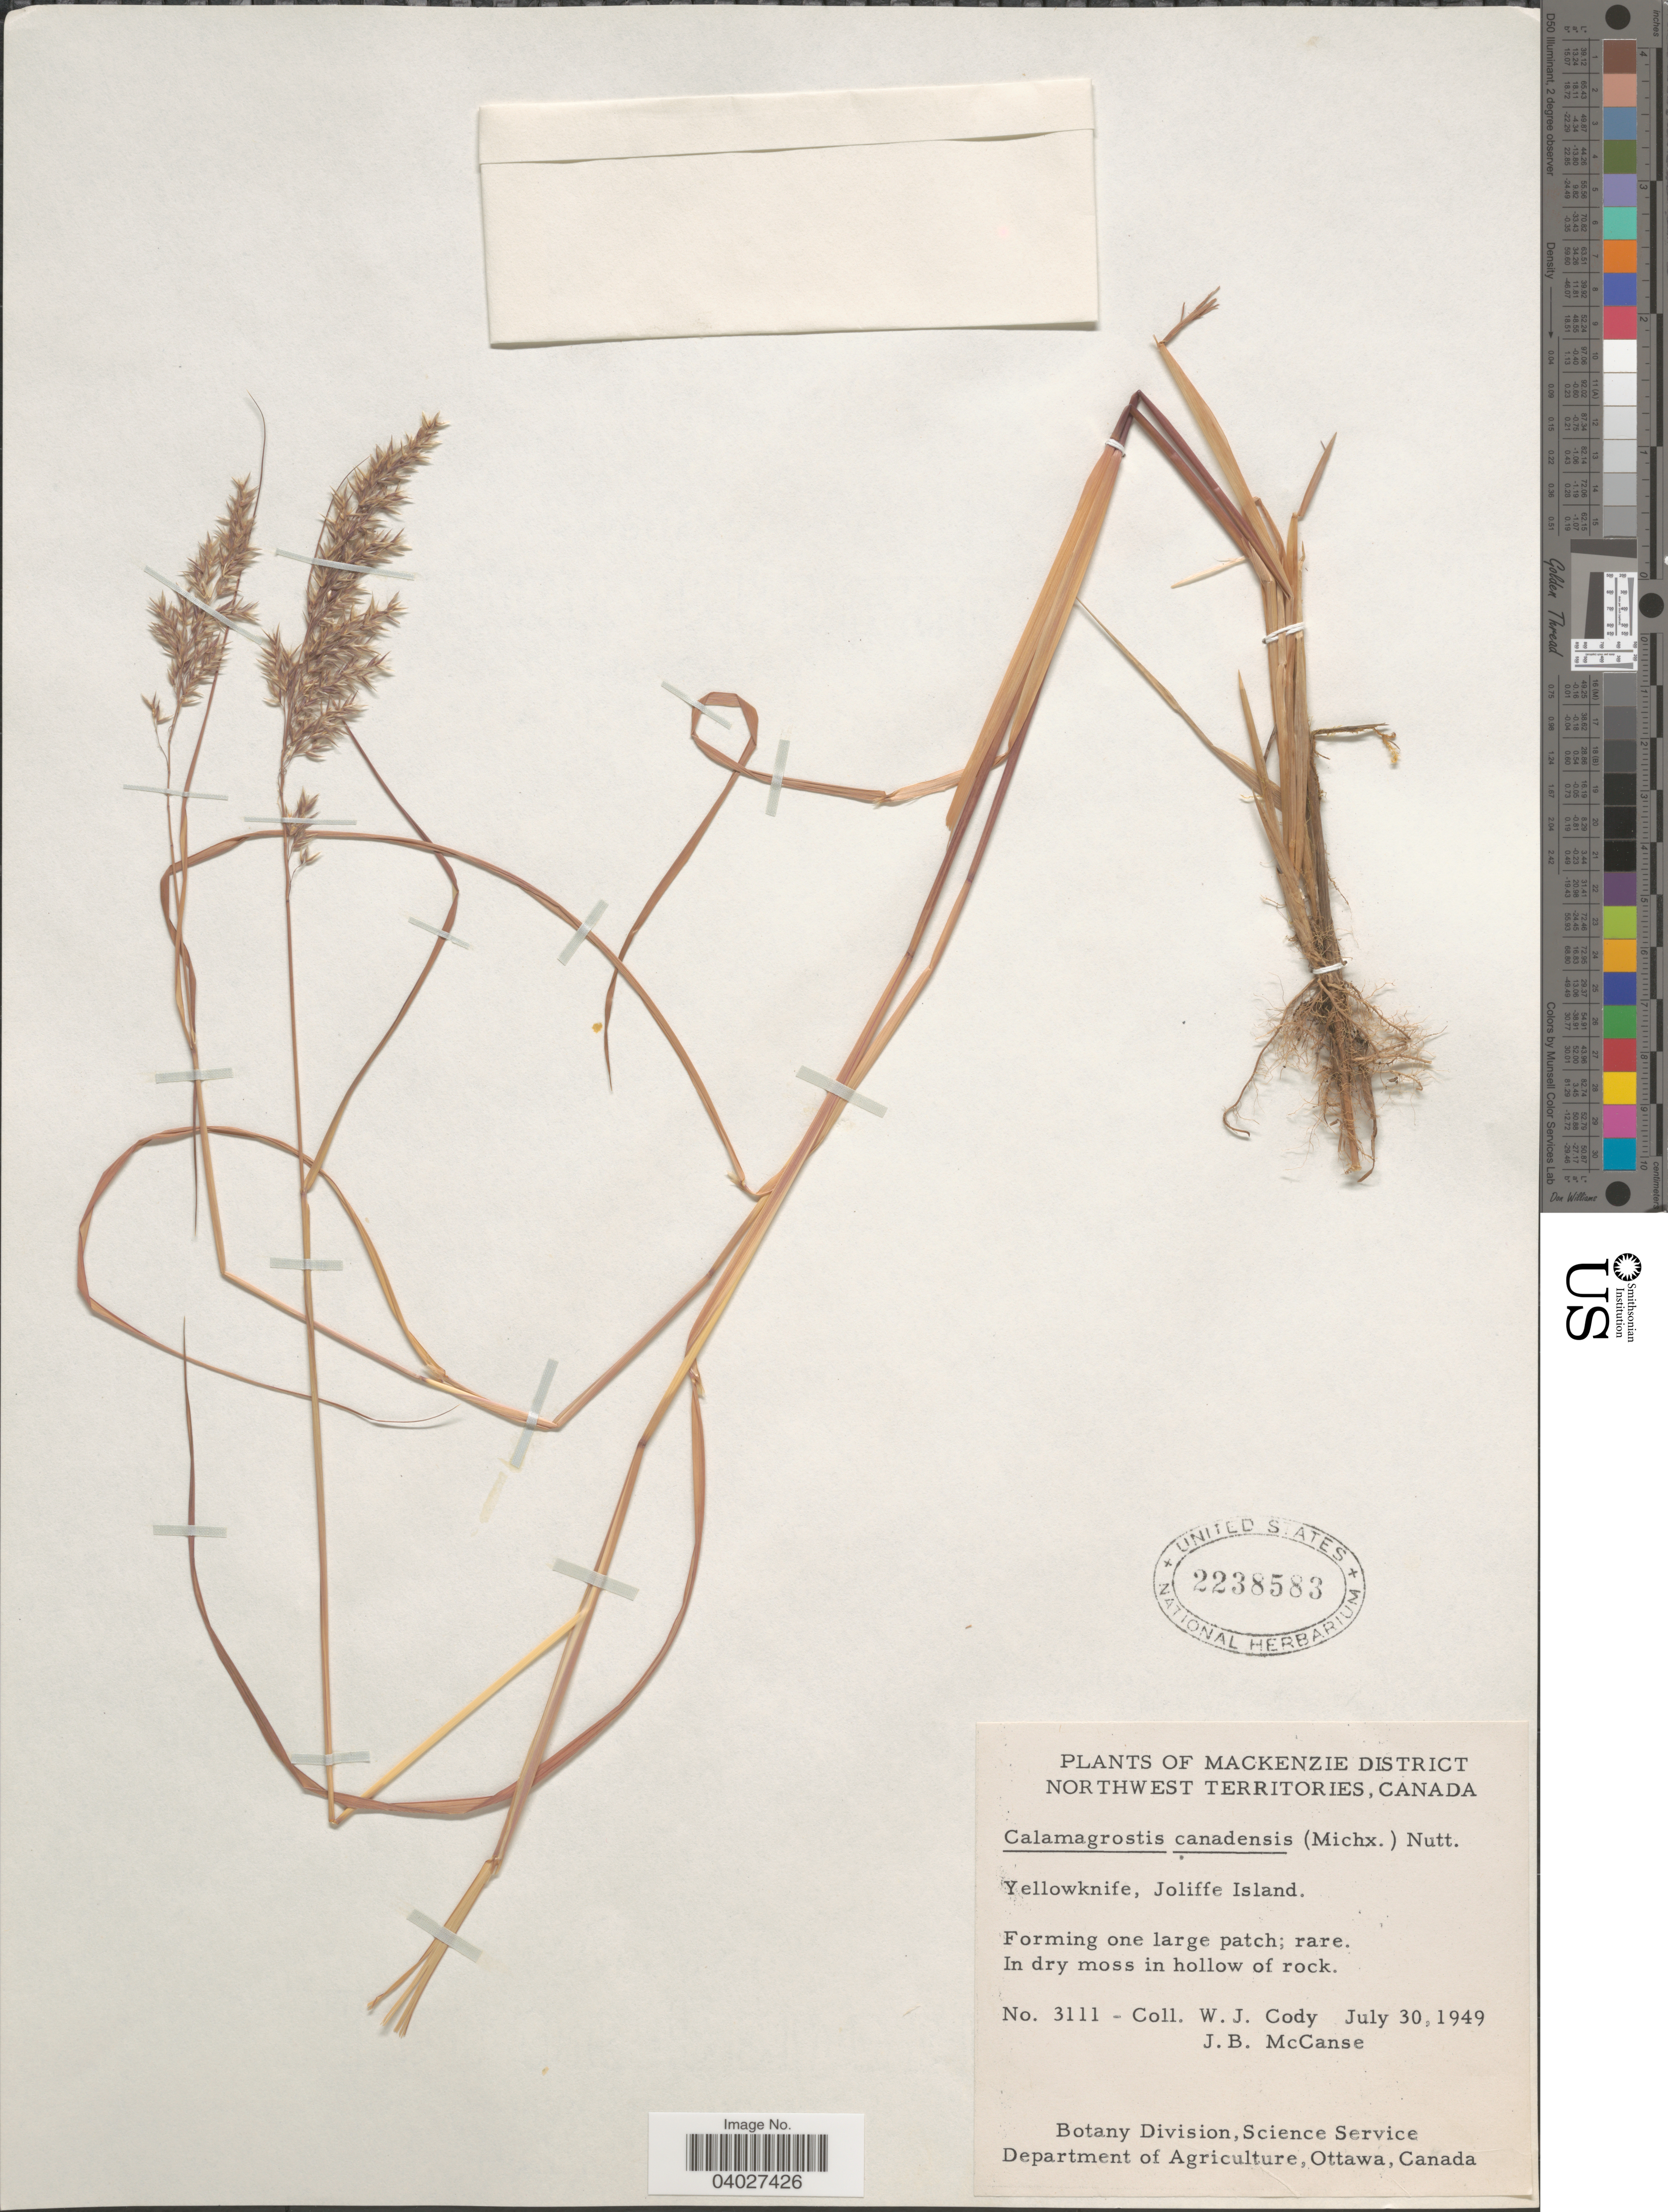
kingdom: Plantae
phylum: Tracheophyta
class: Liliopsida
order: Poales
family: Poaceae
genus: Calamagrostis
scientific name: Calamagrostis canadensis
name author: (Michx.) P. Beauv.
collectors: W. Cody & J. McCanse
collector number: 3111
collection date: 1949-07-30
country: Canada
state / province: Northwest Territories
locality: Mackenzie District. Yellowknife, Joliffe Island.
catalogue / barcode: US 2238583